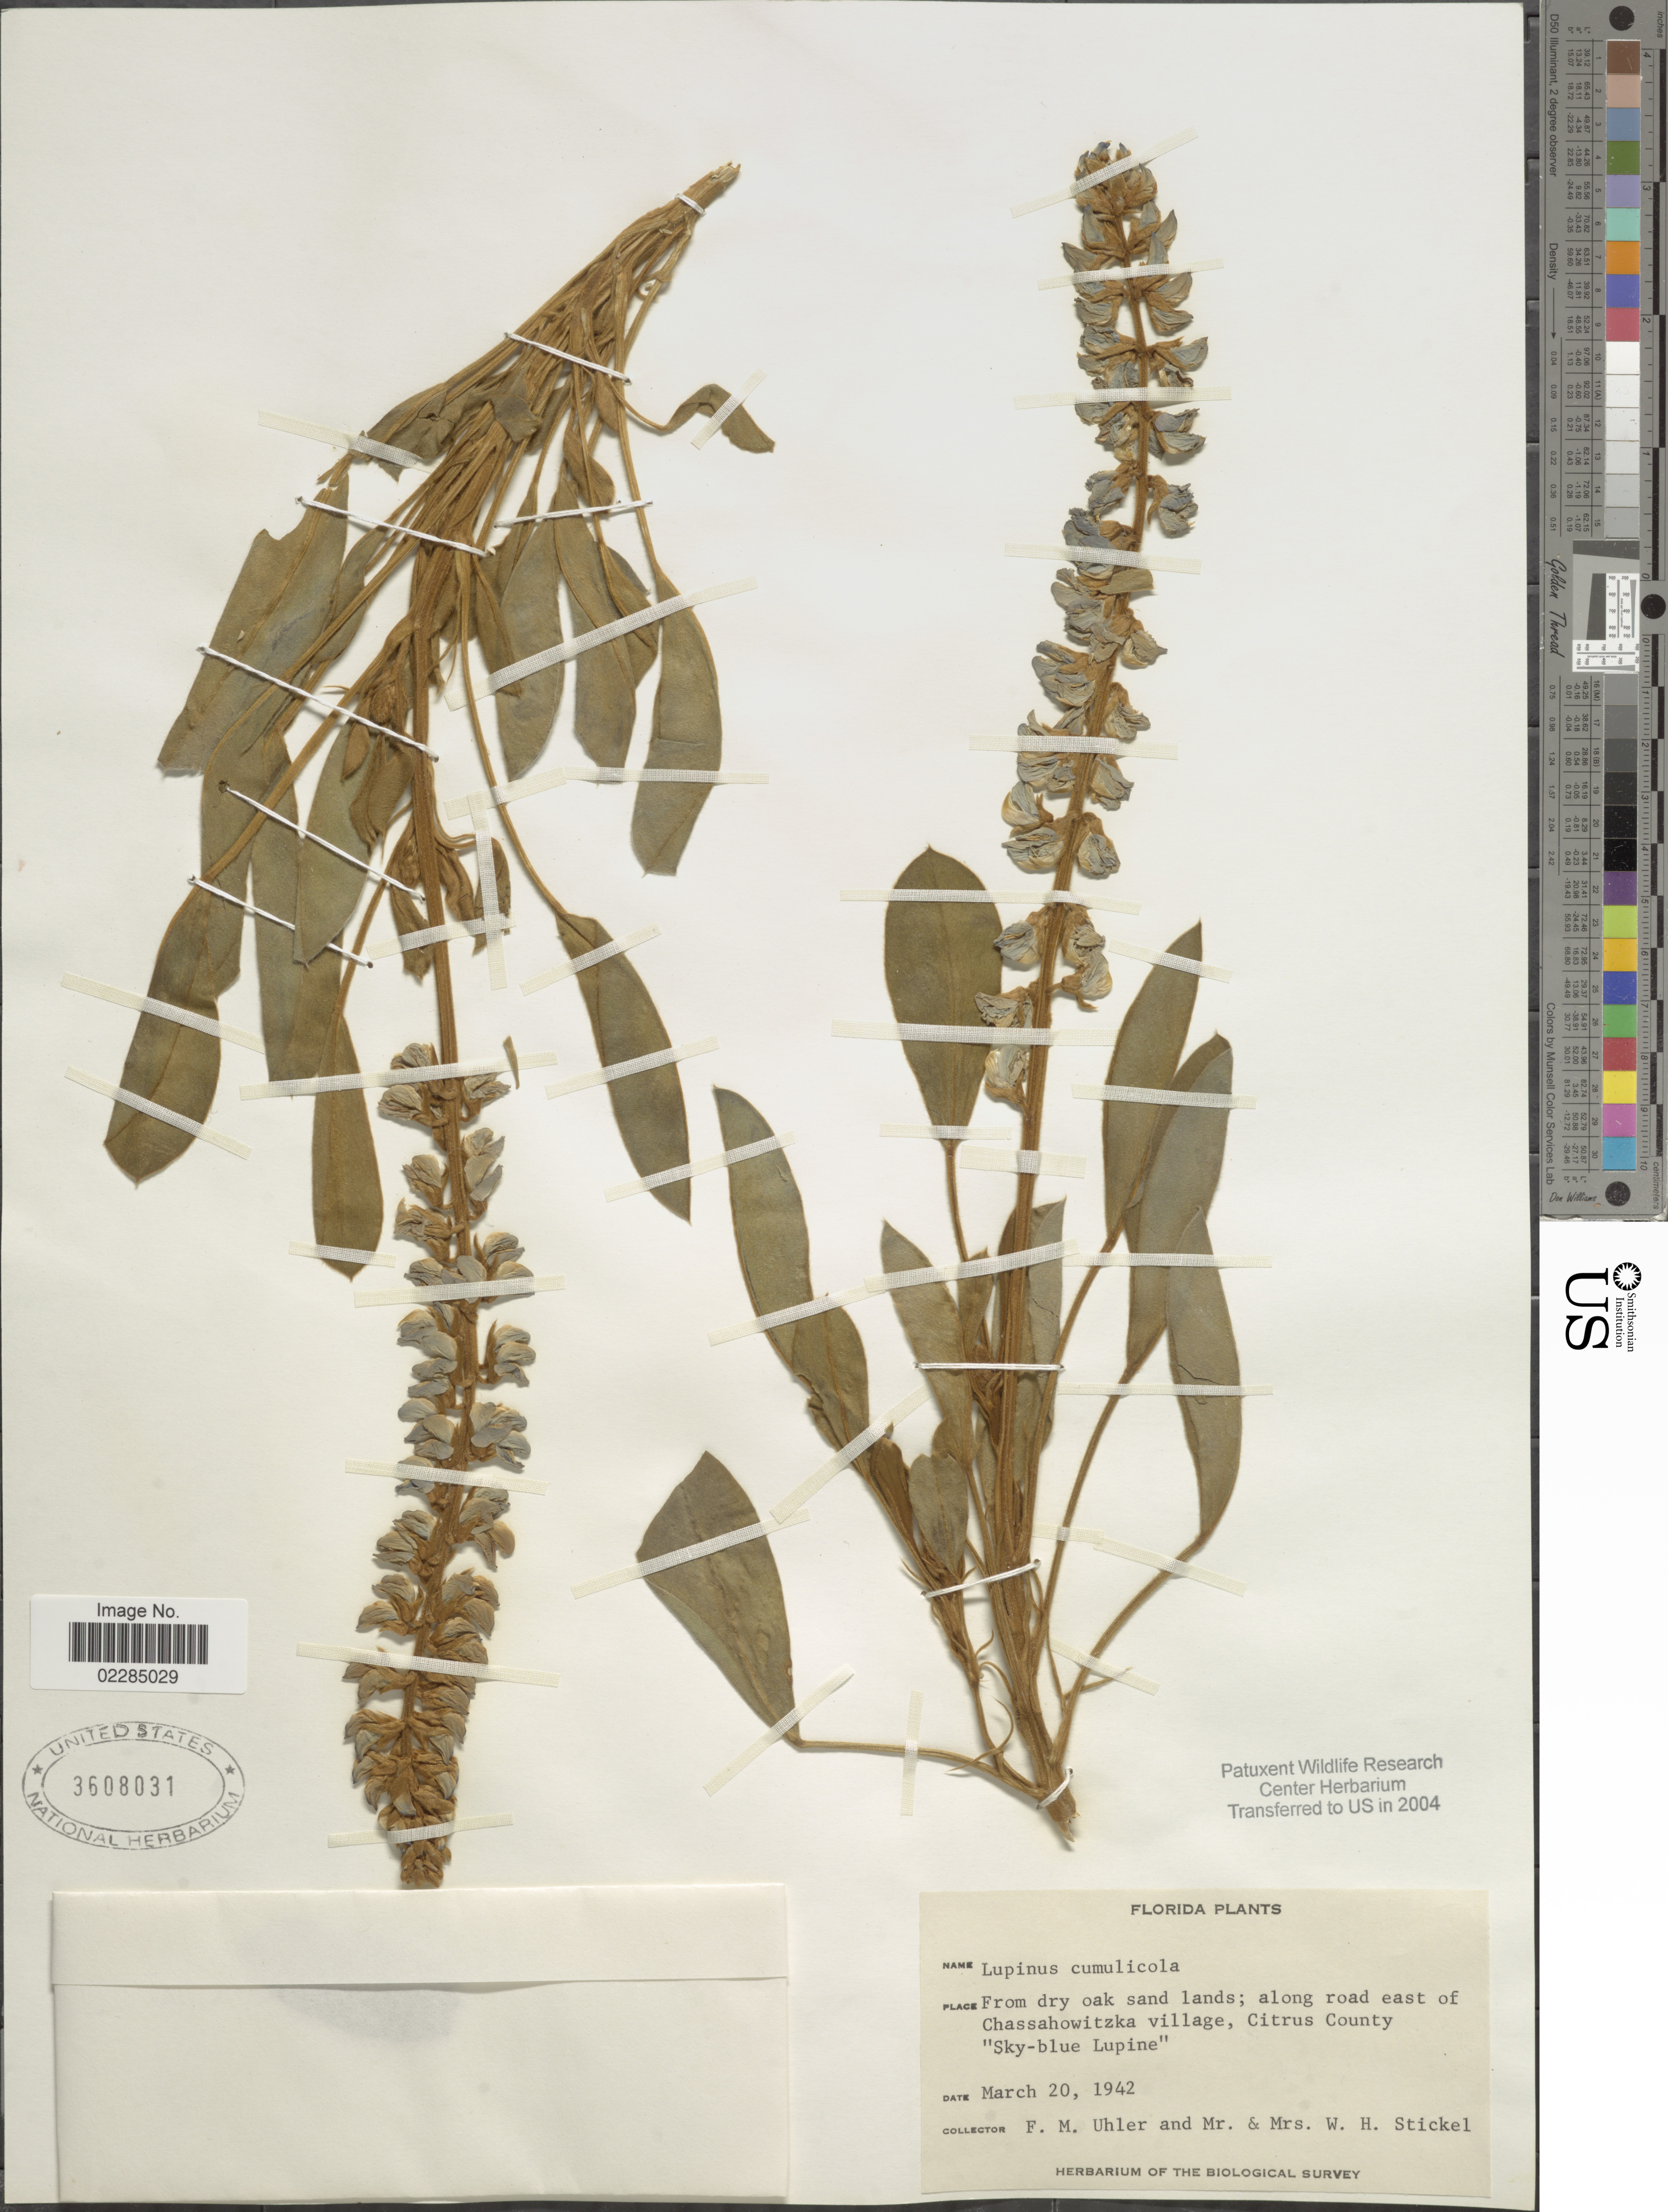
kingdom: Plantae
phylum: Tracheophyta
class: Magnoliopsida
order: Fabales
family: Fabaceae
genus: Lupinus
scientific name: Lupinus cumulicola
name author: Small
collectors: F. M. Uhler, W. Stickel & W. Stickel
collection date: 1942-03-20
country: United States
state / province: Florida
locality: Along road east of Chassahowitzka village, Citrus County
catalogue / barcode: US 3608031